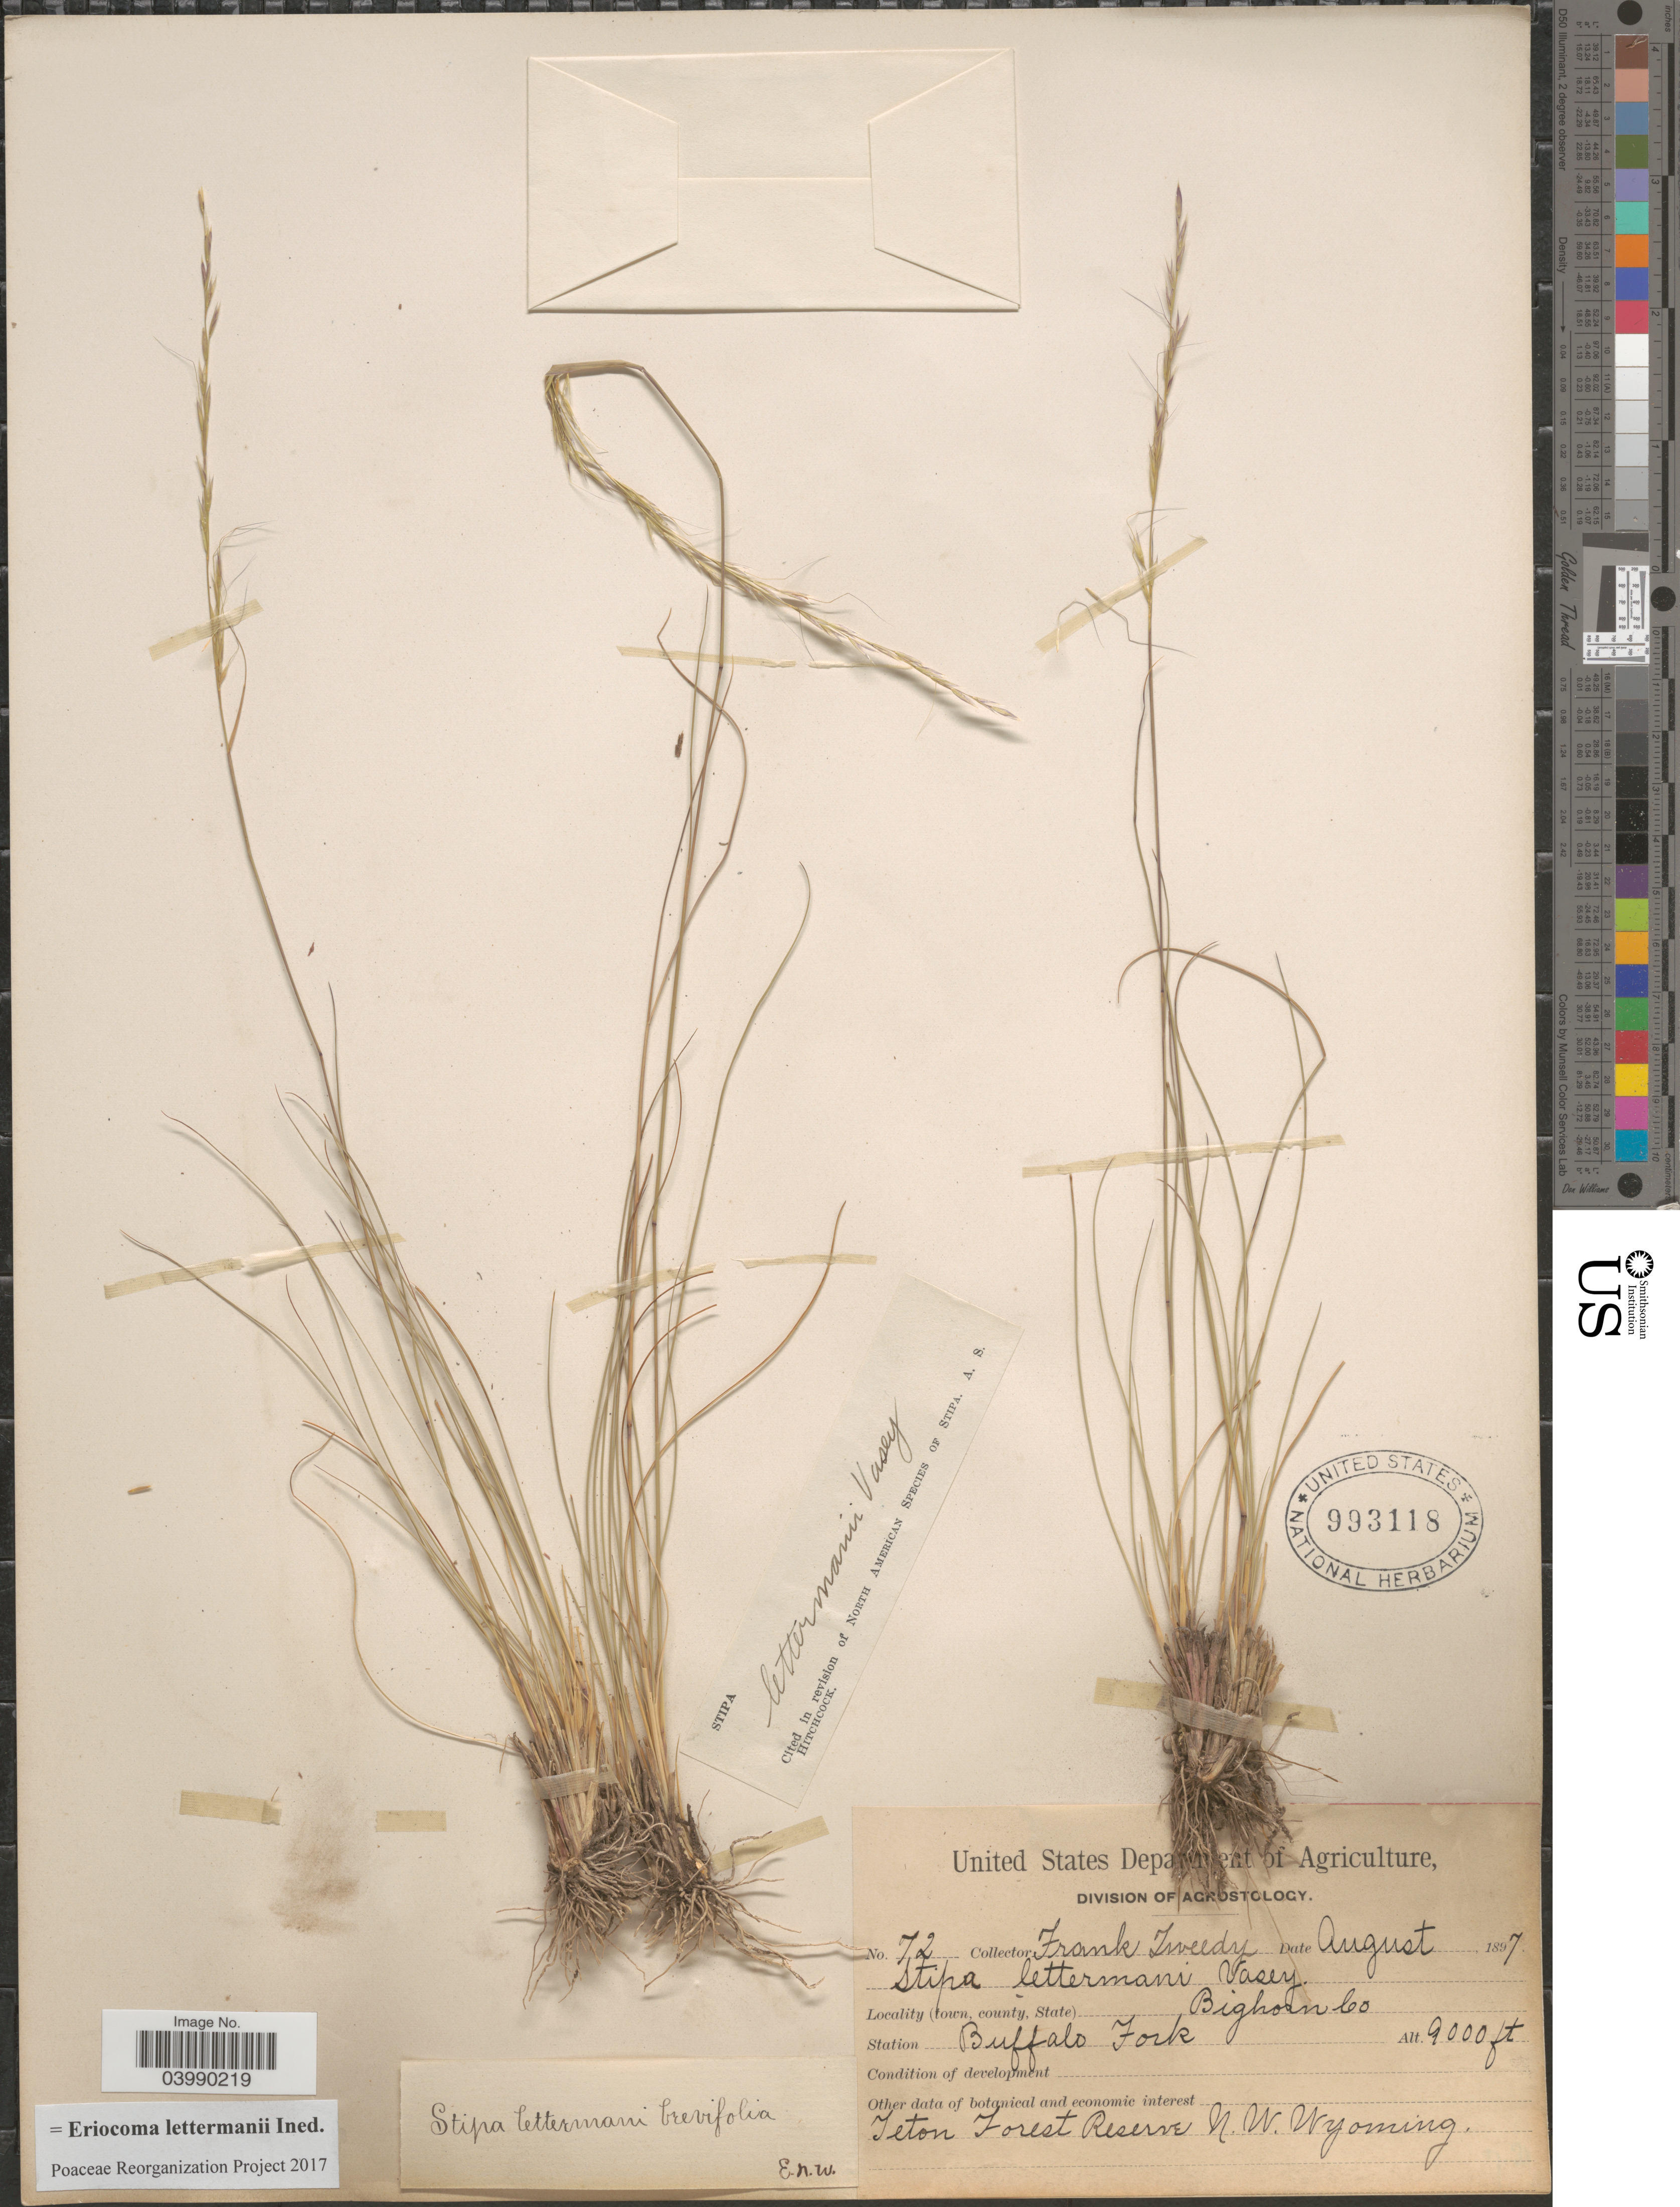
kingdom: Plantae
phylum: Tracheophyta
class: Liliopsida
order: Poales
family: Poaceae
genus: Eriocoma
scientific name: Eriocoma lettermanii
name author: (Vasey) Romasch.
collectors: F. Tweedy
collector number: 72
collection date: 1897-08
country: United States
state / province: Wyoming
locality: Bighorn Co. Station Buffalo Fork. Teton Forest Reserve N.W. Wyoming.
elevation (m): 2743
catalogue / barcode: US 993118